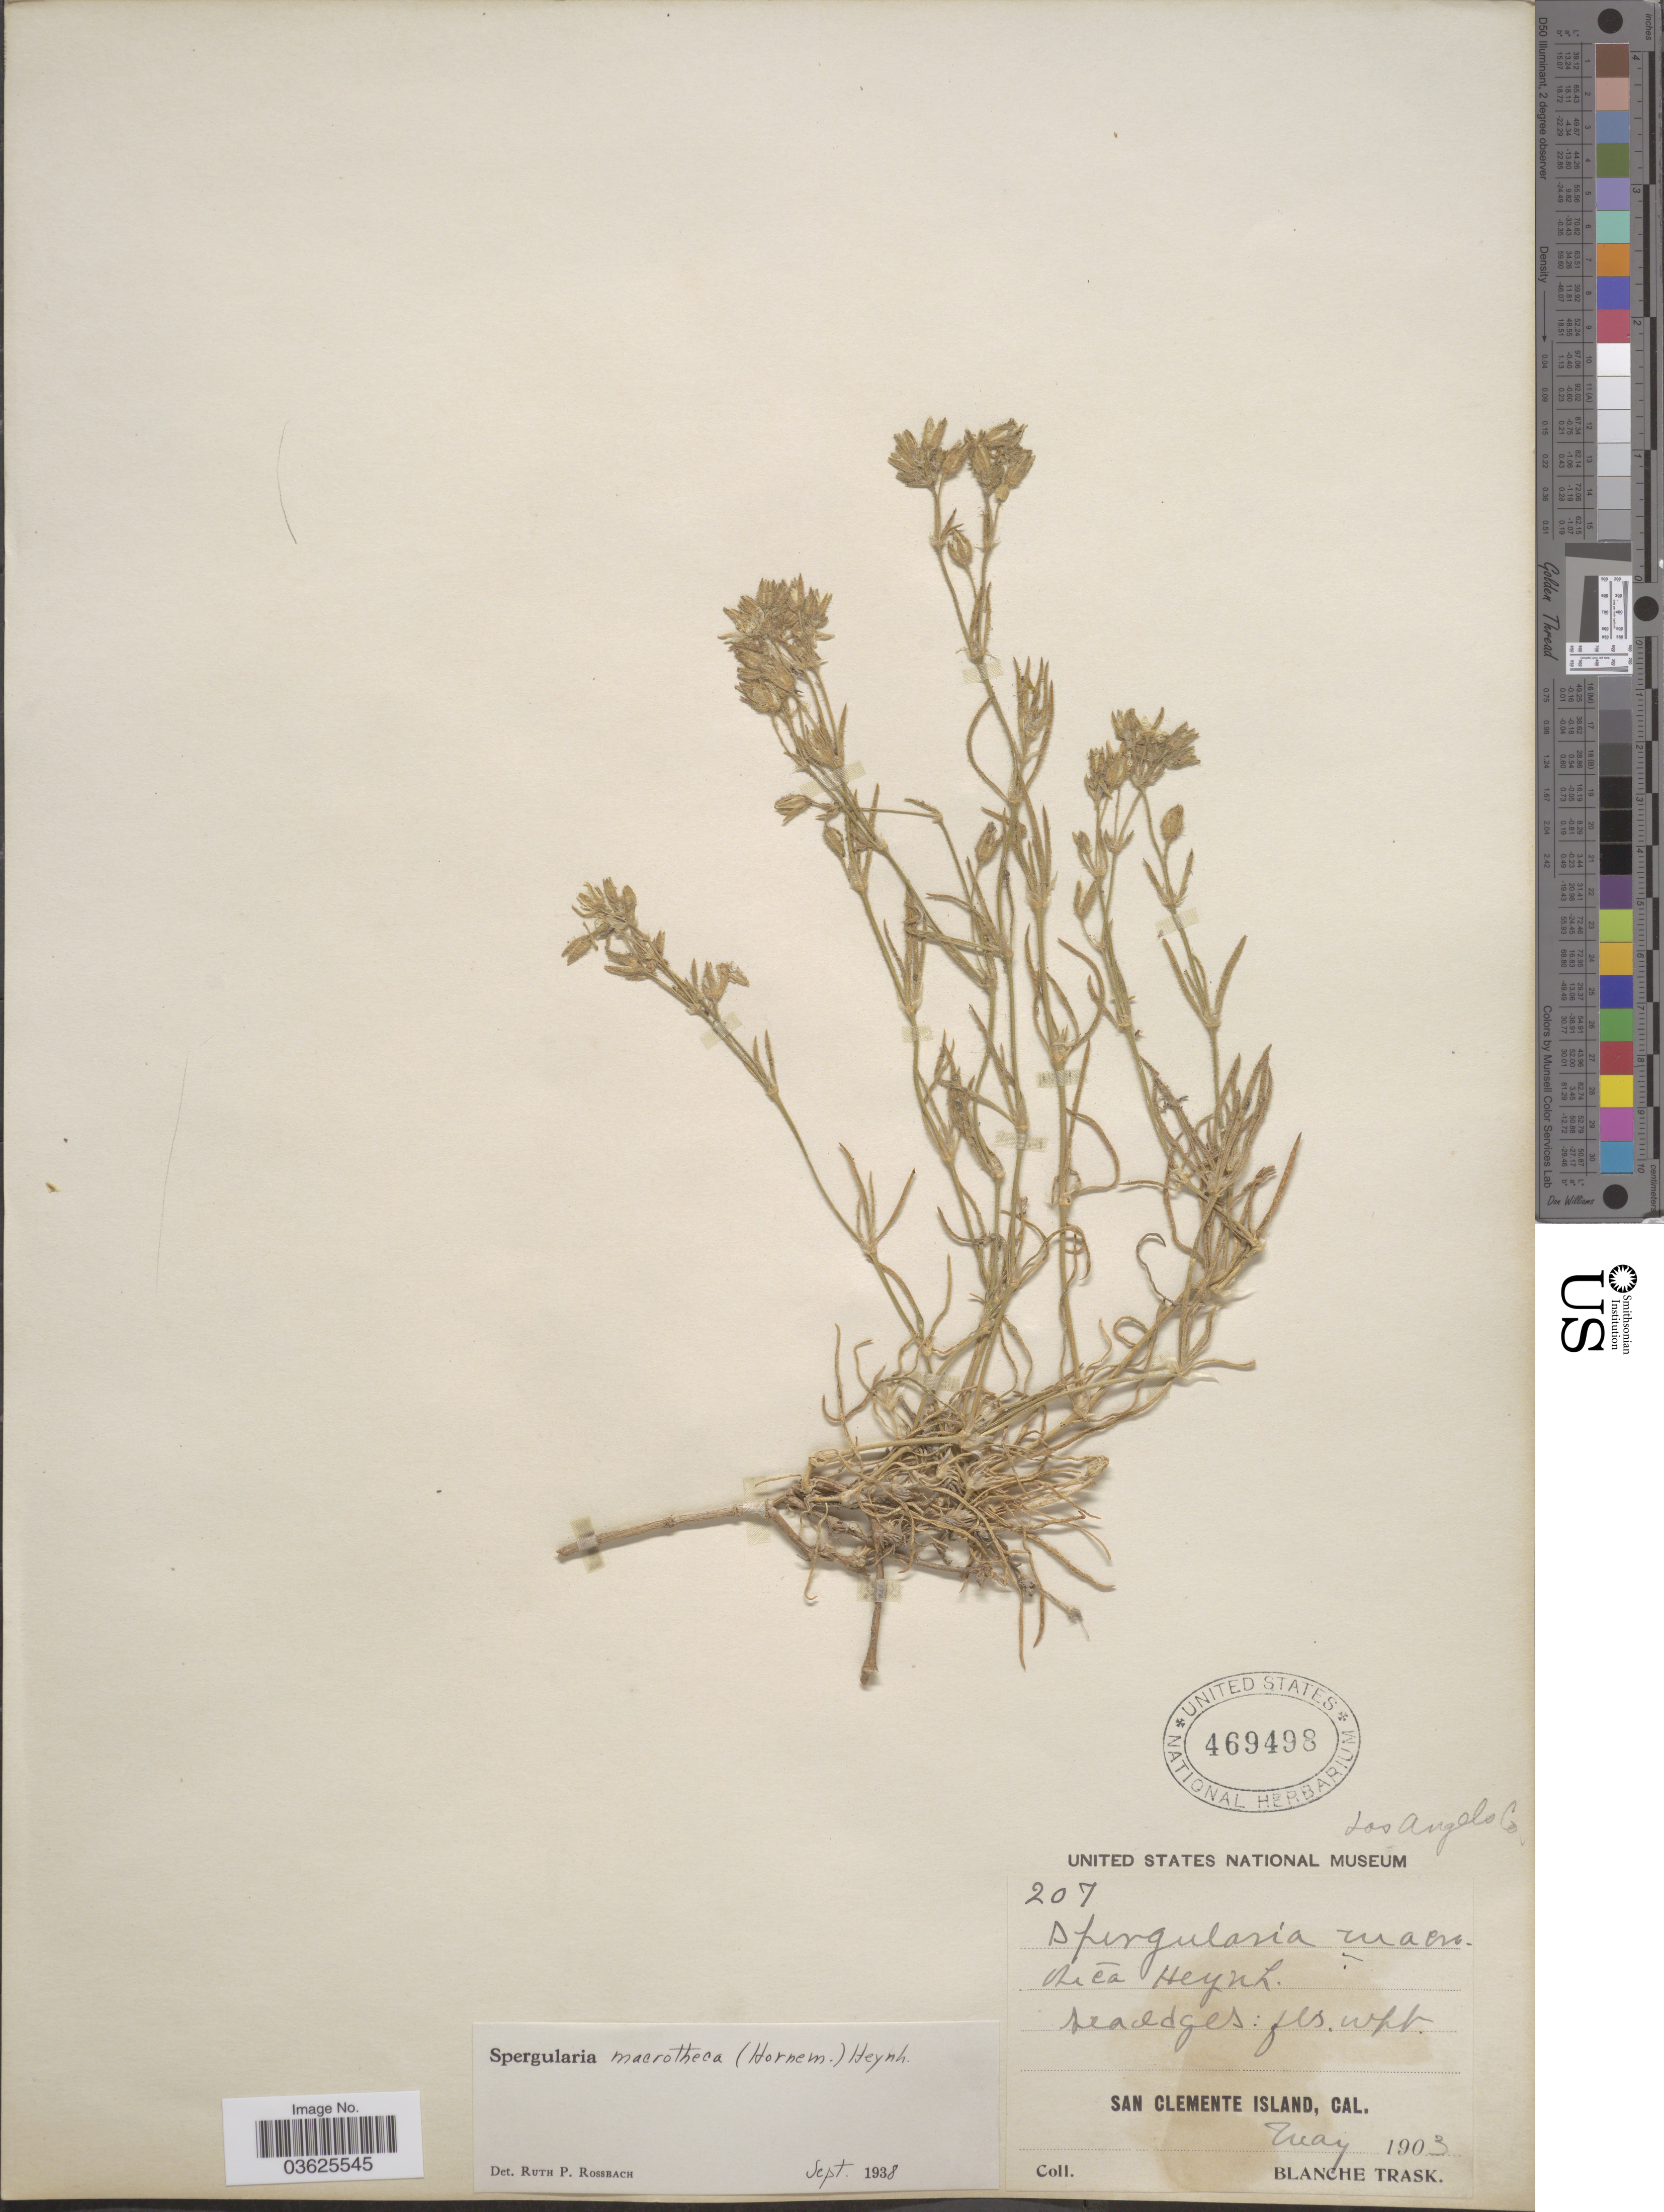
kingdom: Plantae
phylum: Tracheophyta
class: Magnoliopsida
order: Caryophyllales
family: Caryophyllaceae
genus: Spergularia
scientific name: Spergularia macrotheca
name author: (Hornem.) Heynh.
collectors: B. Trask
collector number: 207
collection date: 1903-05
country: United States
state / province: California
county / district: Los Angeles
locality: Los Angeles Co. San Clemente Island.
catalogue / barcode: US 469498